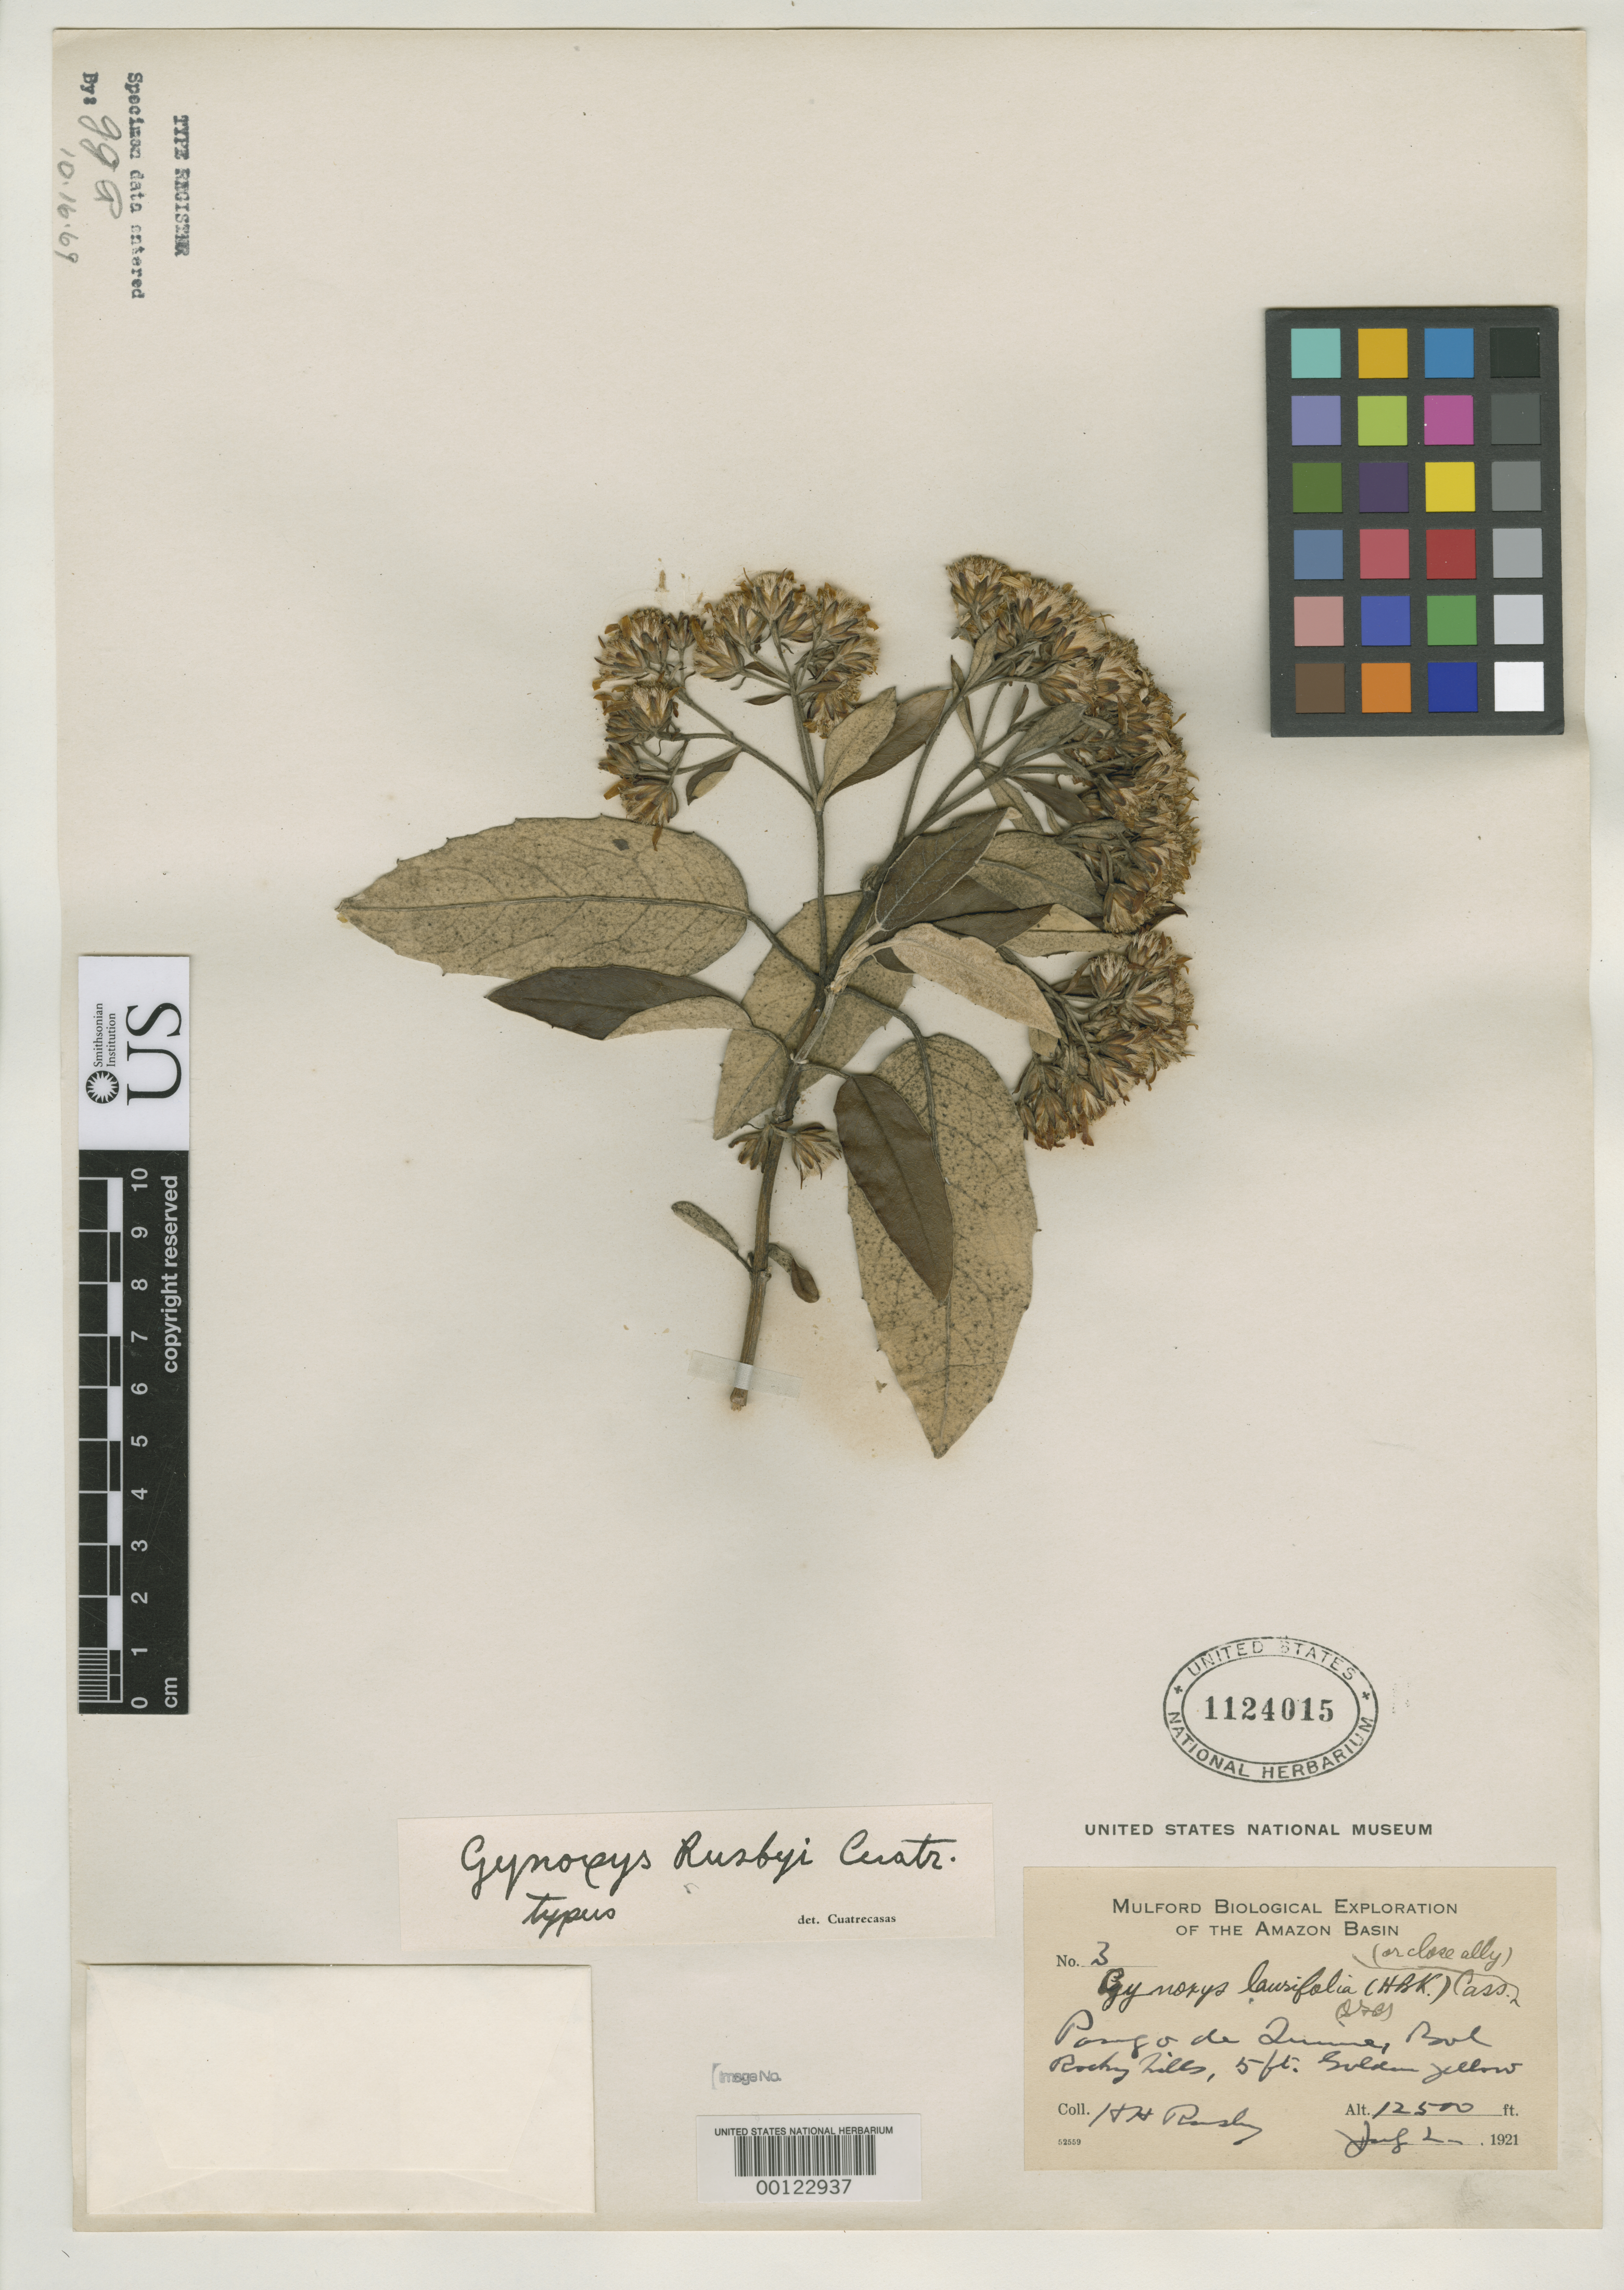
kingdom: Plantae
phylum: Tracheophyta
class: Magnoliopsida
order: Asterales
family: Asteraceae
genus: Gynoxys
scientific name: Gynoxys rusbyi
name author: Cuatrec.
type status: Type Collection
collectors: H. H. Rusby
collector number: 3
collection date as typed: July 2, 1921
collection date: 1921-07-02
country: Bolivia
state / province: La Paz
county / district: Inquisivi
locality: Pongo de Quime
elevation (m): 3810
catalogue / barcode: US 1124015